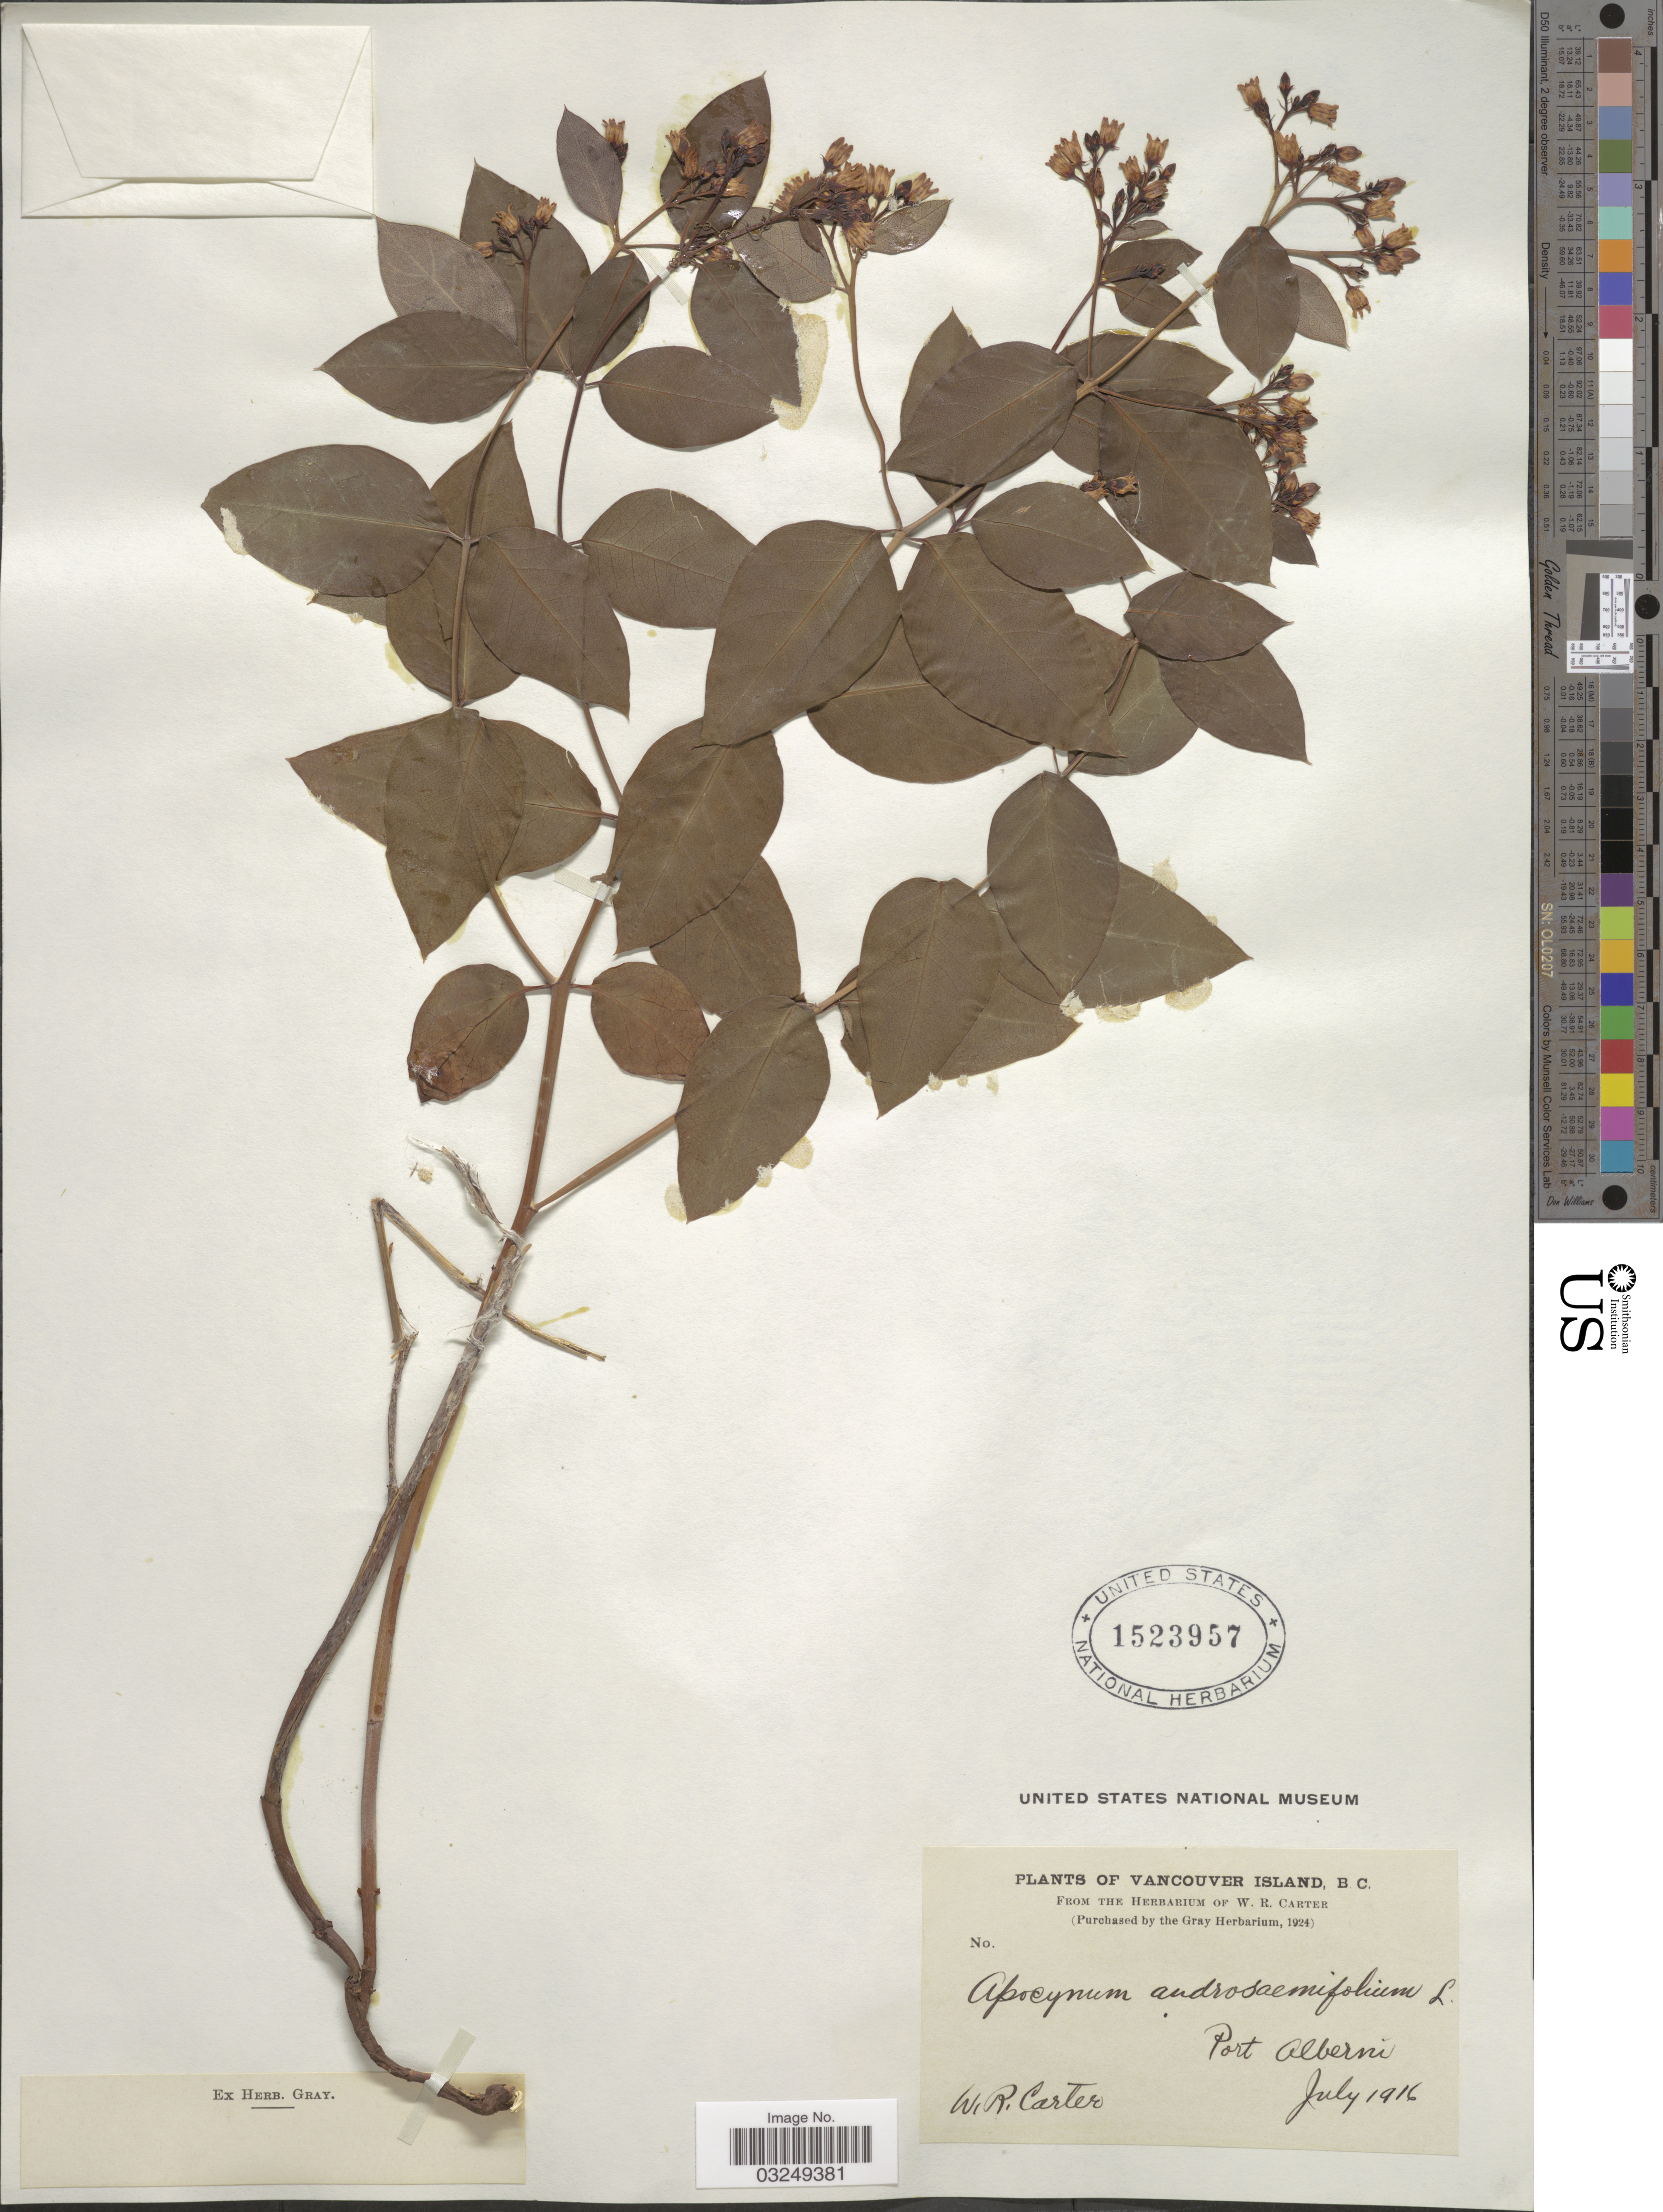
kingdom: Plantae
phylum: Tracheophyta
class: Magnoliopsida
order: Gentianales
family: Apocynaceae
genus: Apocynum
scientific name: Apocynum androsaemifolium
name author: L.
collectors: W. R. Carter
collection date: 1916-07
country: Canada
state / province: British Columbia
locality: Vancouver Island, B.C. Port Alberni.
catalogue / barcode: US 1523957